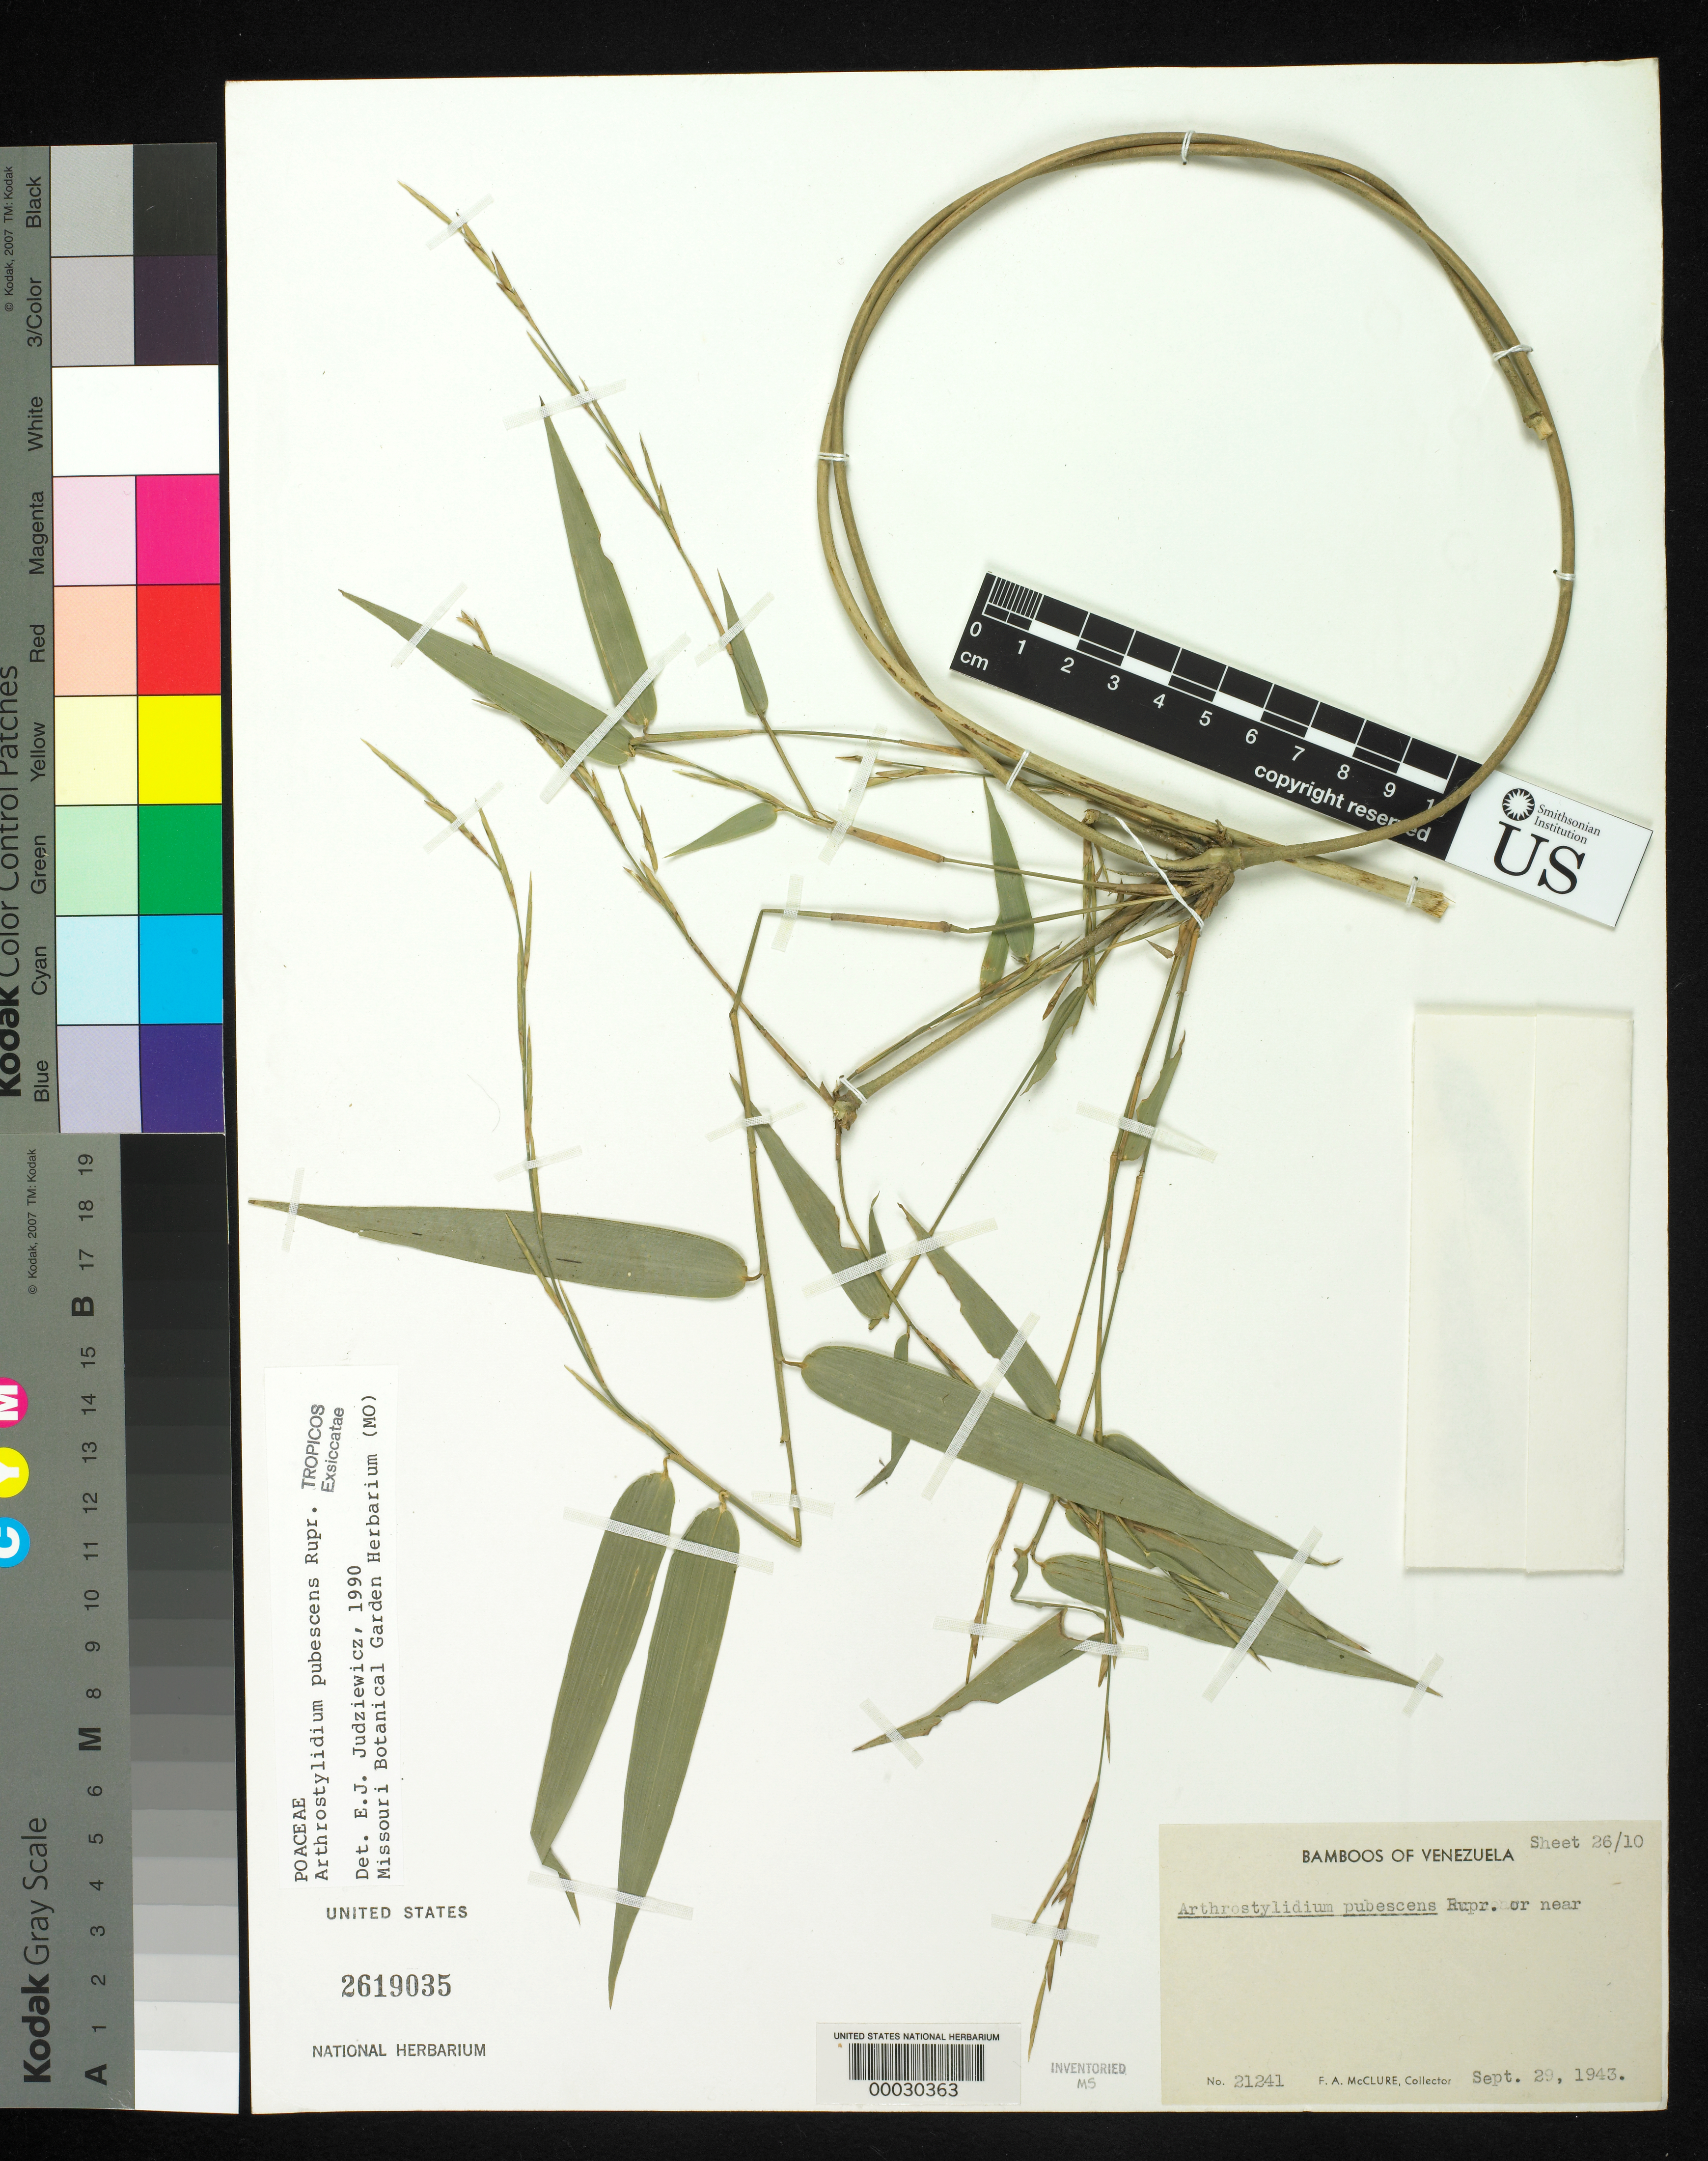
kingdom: Plantae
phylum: Tracheophyta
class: Liliopsida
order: Poales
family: Poaceae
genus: Arthrostylidium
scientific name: Arthrostylidium pubescens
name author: Rupr.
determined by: Judziewicz, E. J.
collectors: F. A. McClure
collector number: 21241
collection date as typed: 29 Sep 1943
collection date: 1943-09-29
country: Venezuela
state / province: Distrito Federal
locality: El junquito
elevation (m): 1200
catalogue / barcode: US 2619035